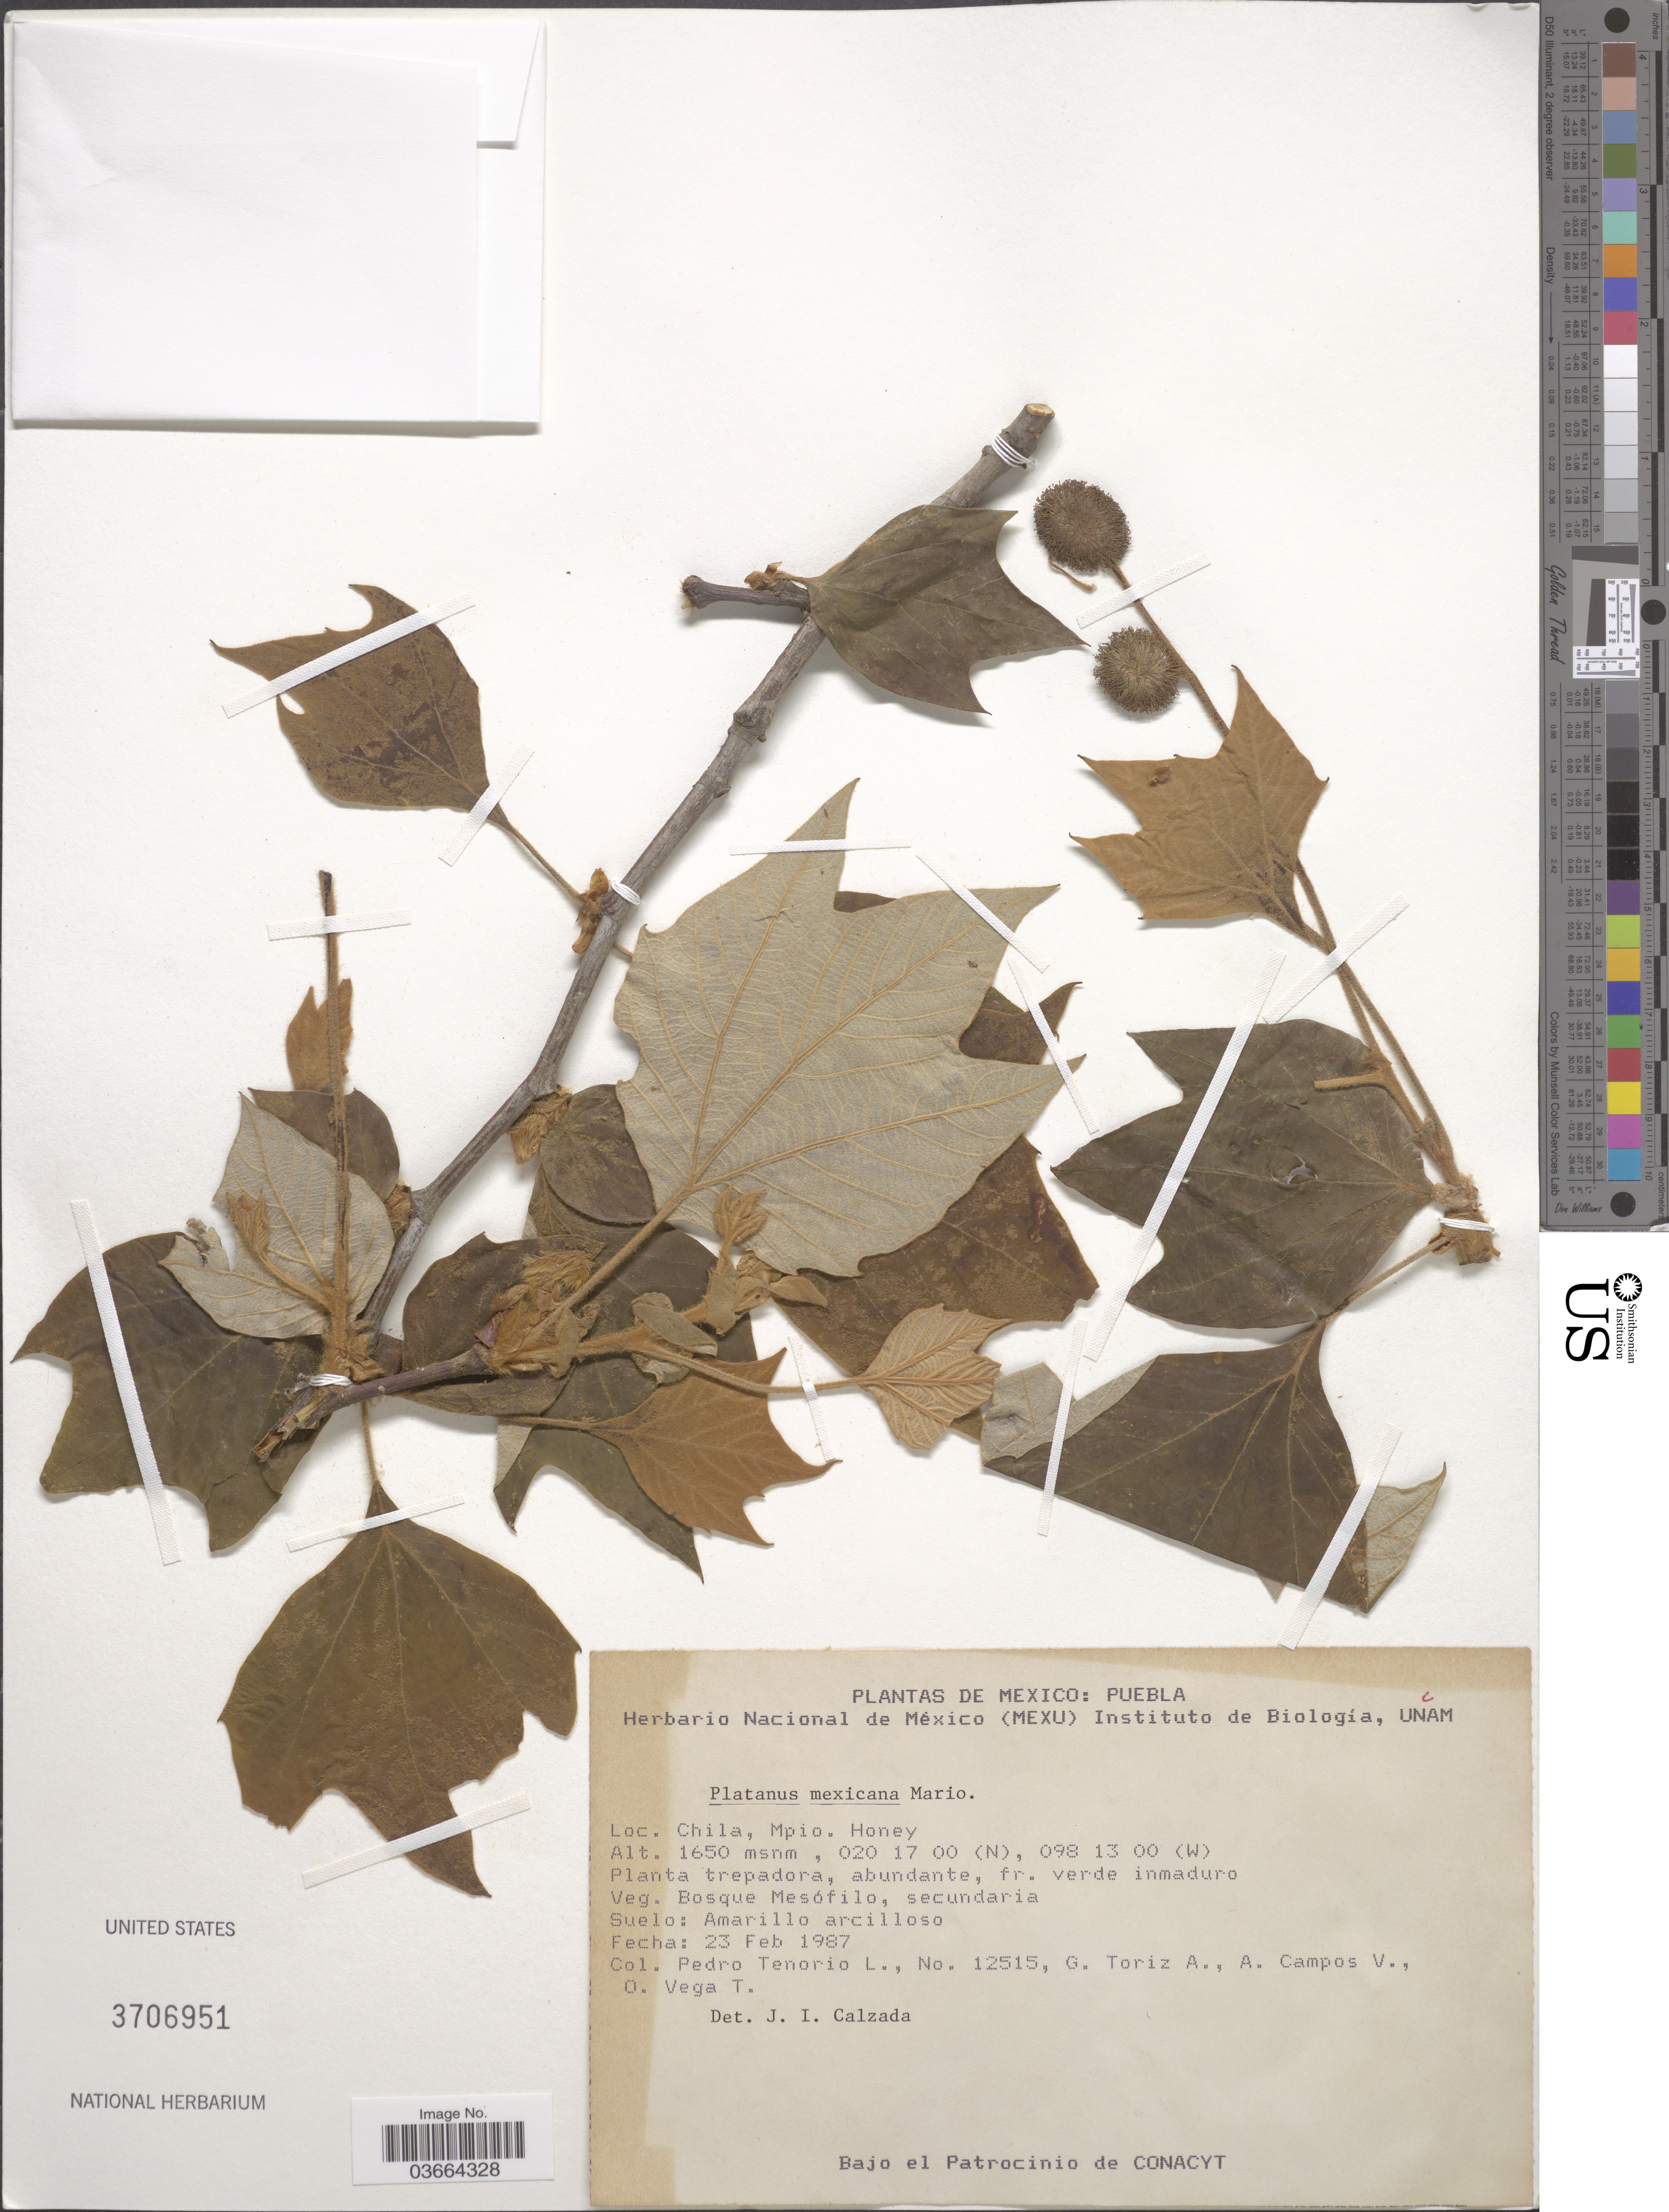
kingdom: Plantae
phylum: Tracheophyta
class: Magnoliopsida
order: Proteales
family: Platanaceae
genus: Platanus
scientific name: Platanus mexicana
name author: Moric.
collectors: P. Tenorio L., G. Toriz A., A. Campos V. & O. Vega T.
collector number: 12515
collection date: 1987-02-23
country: Mexico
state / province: Puebla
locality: Chila, Mpio. Honey.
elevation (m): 1650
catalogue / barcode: US 3706951